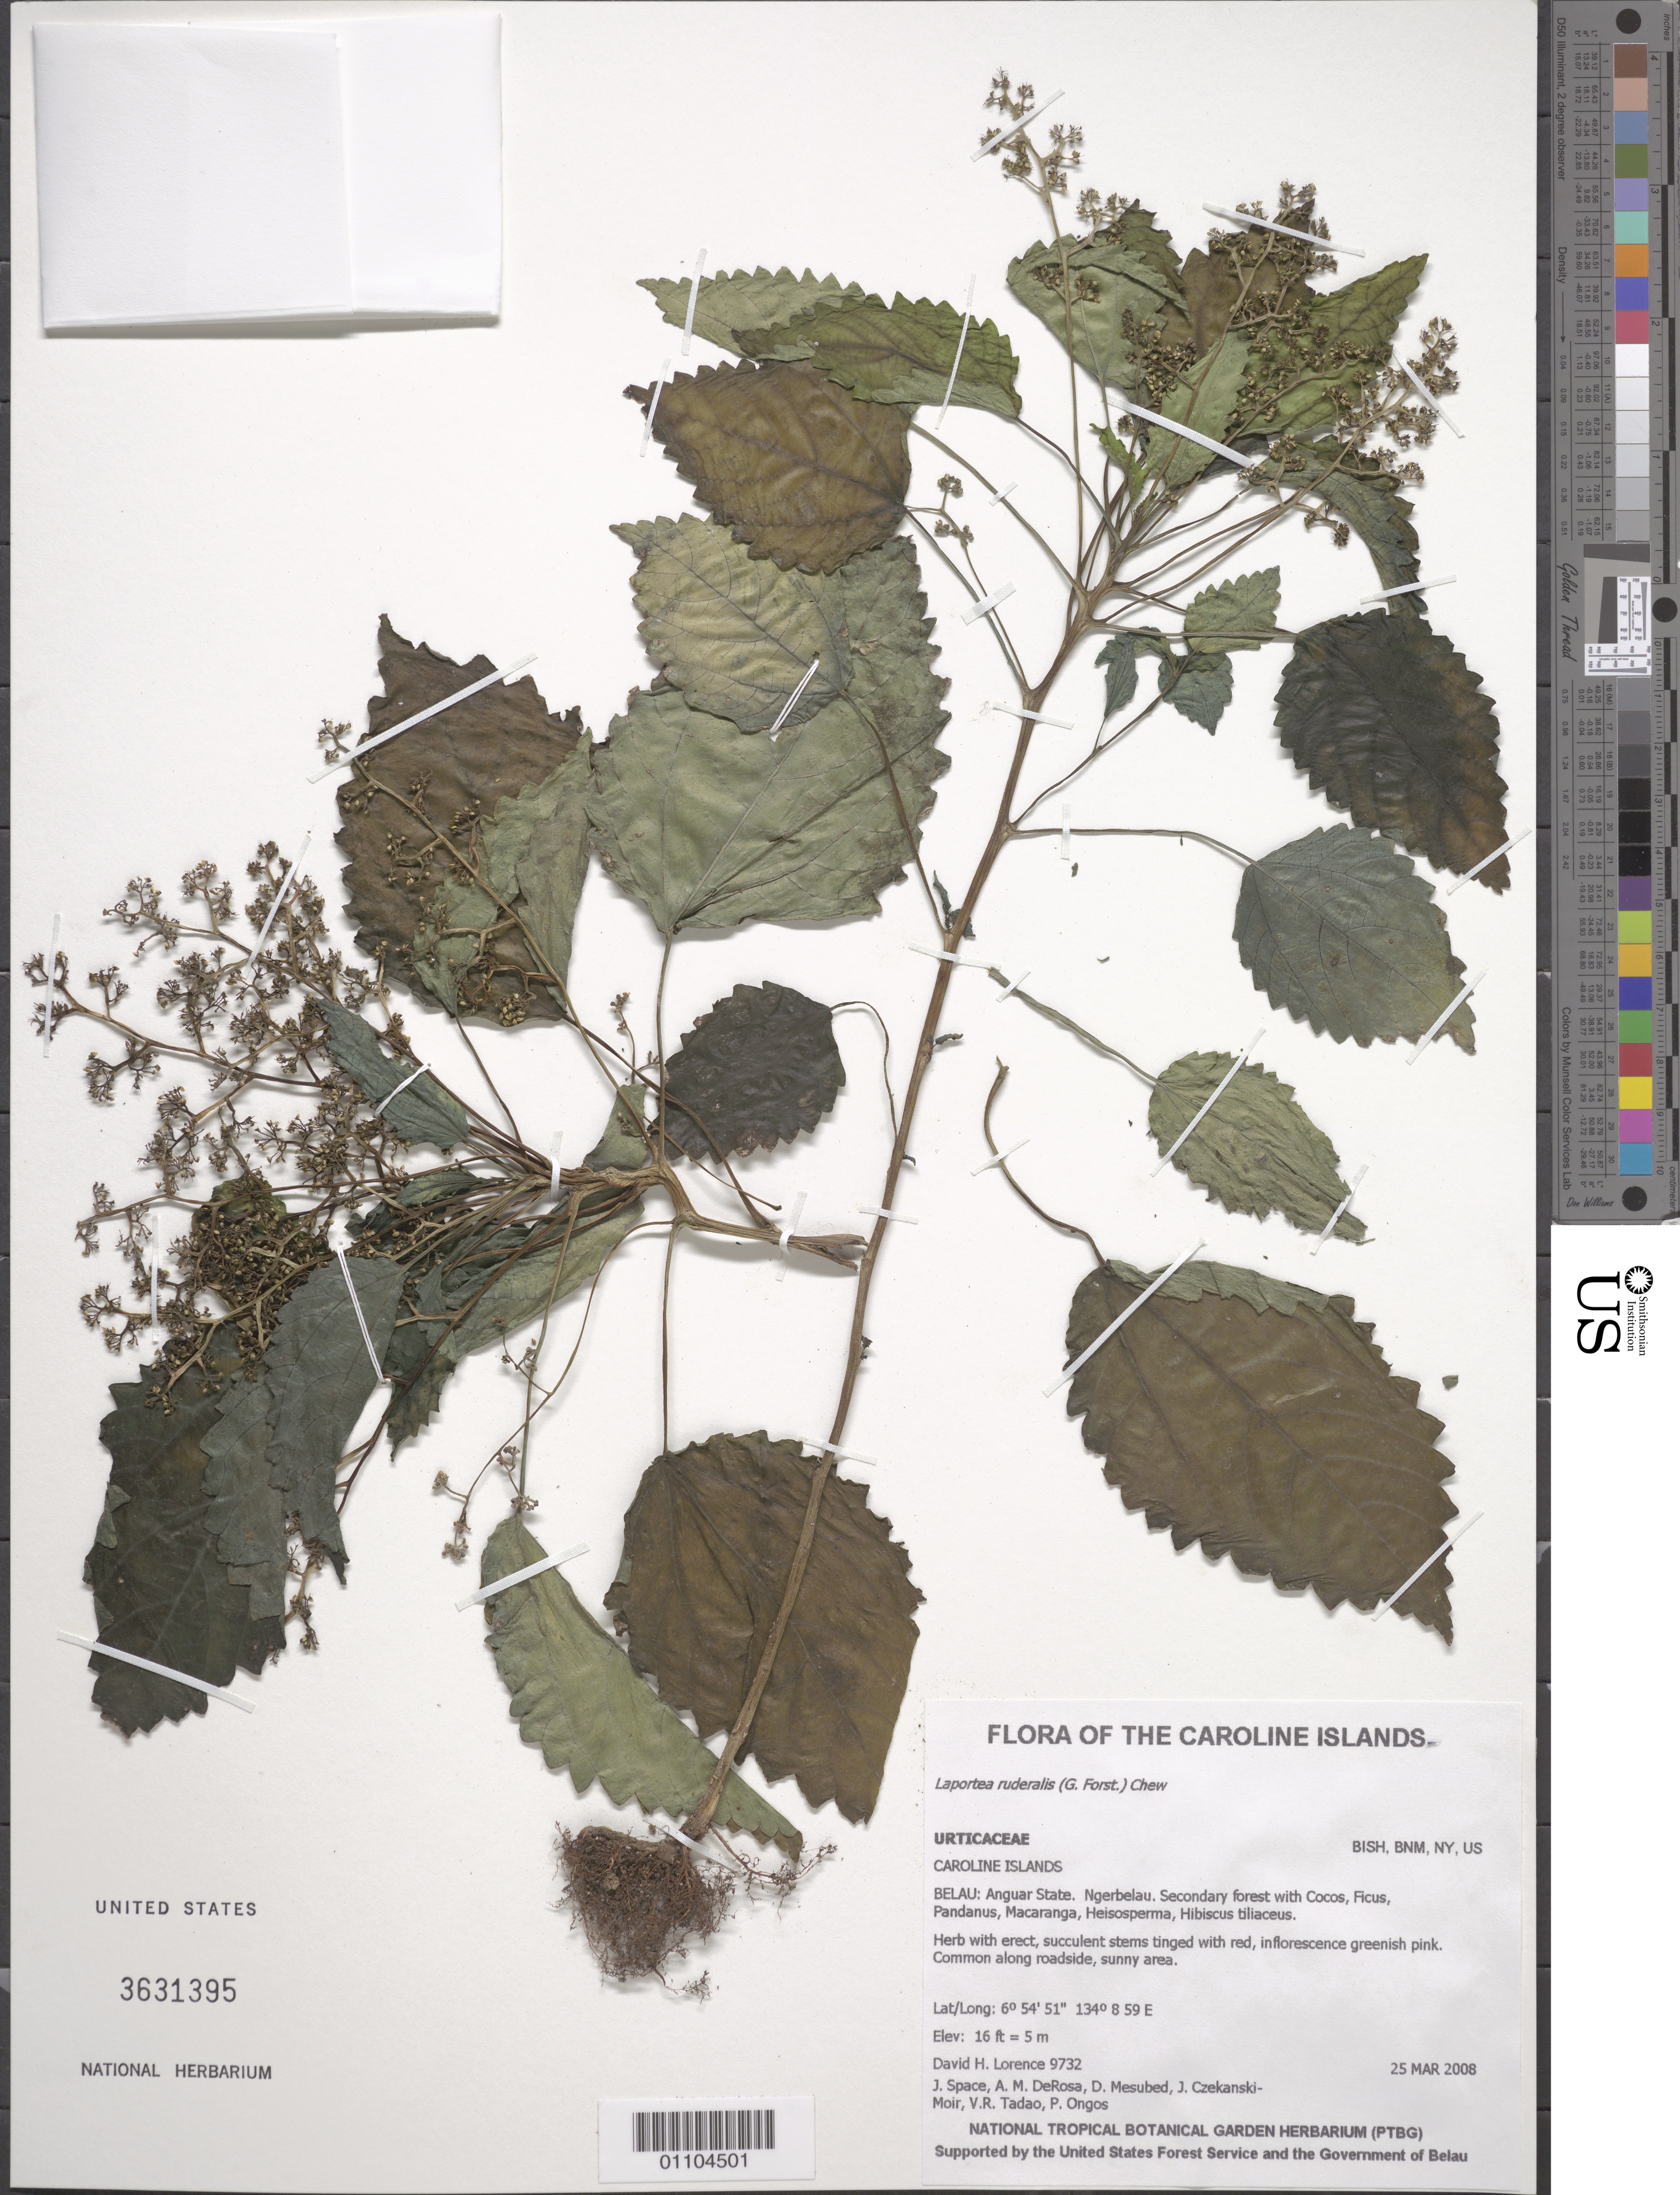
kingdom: Plantae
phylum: Tracheophyta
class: Magnoliopsida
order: Rosales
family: Urticaceae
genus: Laportea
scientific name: Laportea ruderalis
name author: (G. Forst.) Chew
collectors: D. Lorence et al.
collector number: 9732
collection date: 2008-03-25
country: Palau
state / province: Angaur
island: Ngeaur [Angaur]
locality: Ngerbelau, Anguar State.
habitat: Common laong roadside, sunny area.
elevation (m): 5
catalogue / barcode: US 3631395